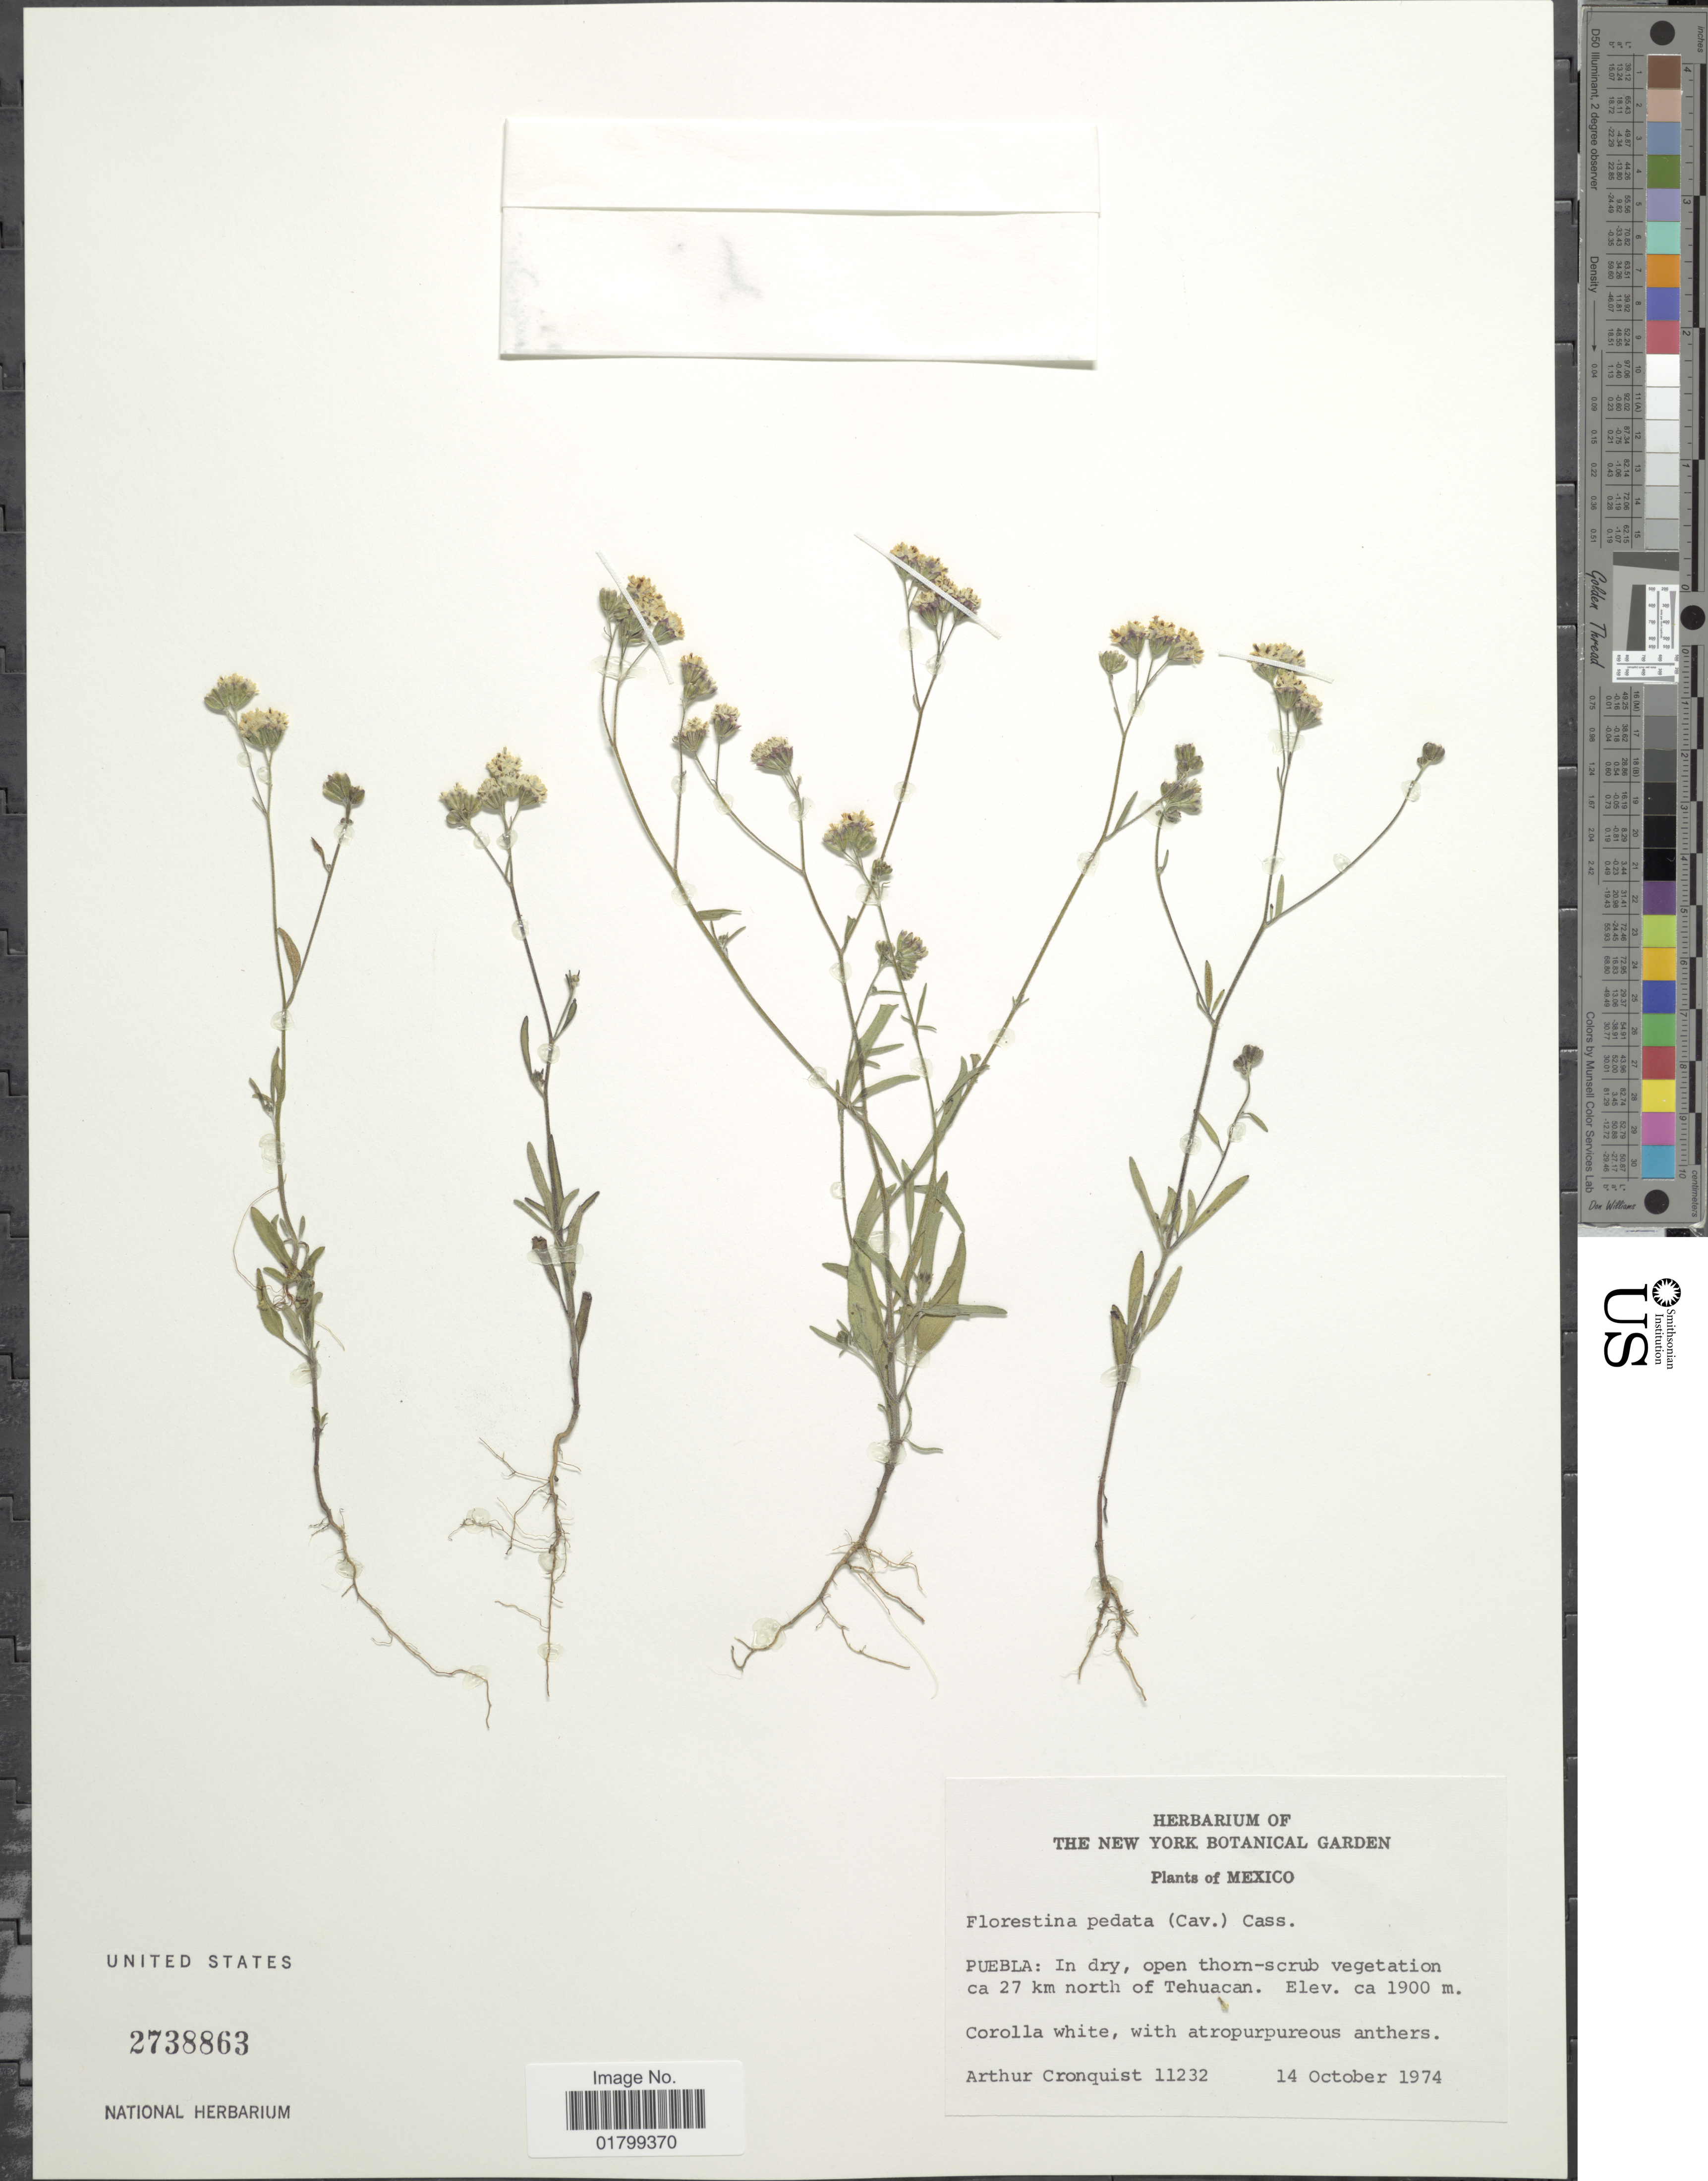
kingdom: Plantae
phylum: Tracheophyta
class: Magnoliopsida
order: Asterales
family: Asteraceae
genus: Florestina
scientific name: Florestina pedata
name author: (Cav.) Cass.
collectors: A. J. Cronquist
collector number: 11232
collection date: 1974-10-14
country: Mexico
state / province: Puebla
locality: Ca. 27 km north of Tehuacan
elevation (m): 1900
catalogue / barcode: US 2738863